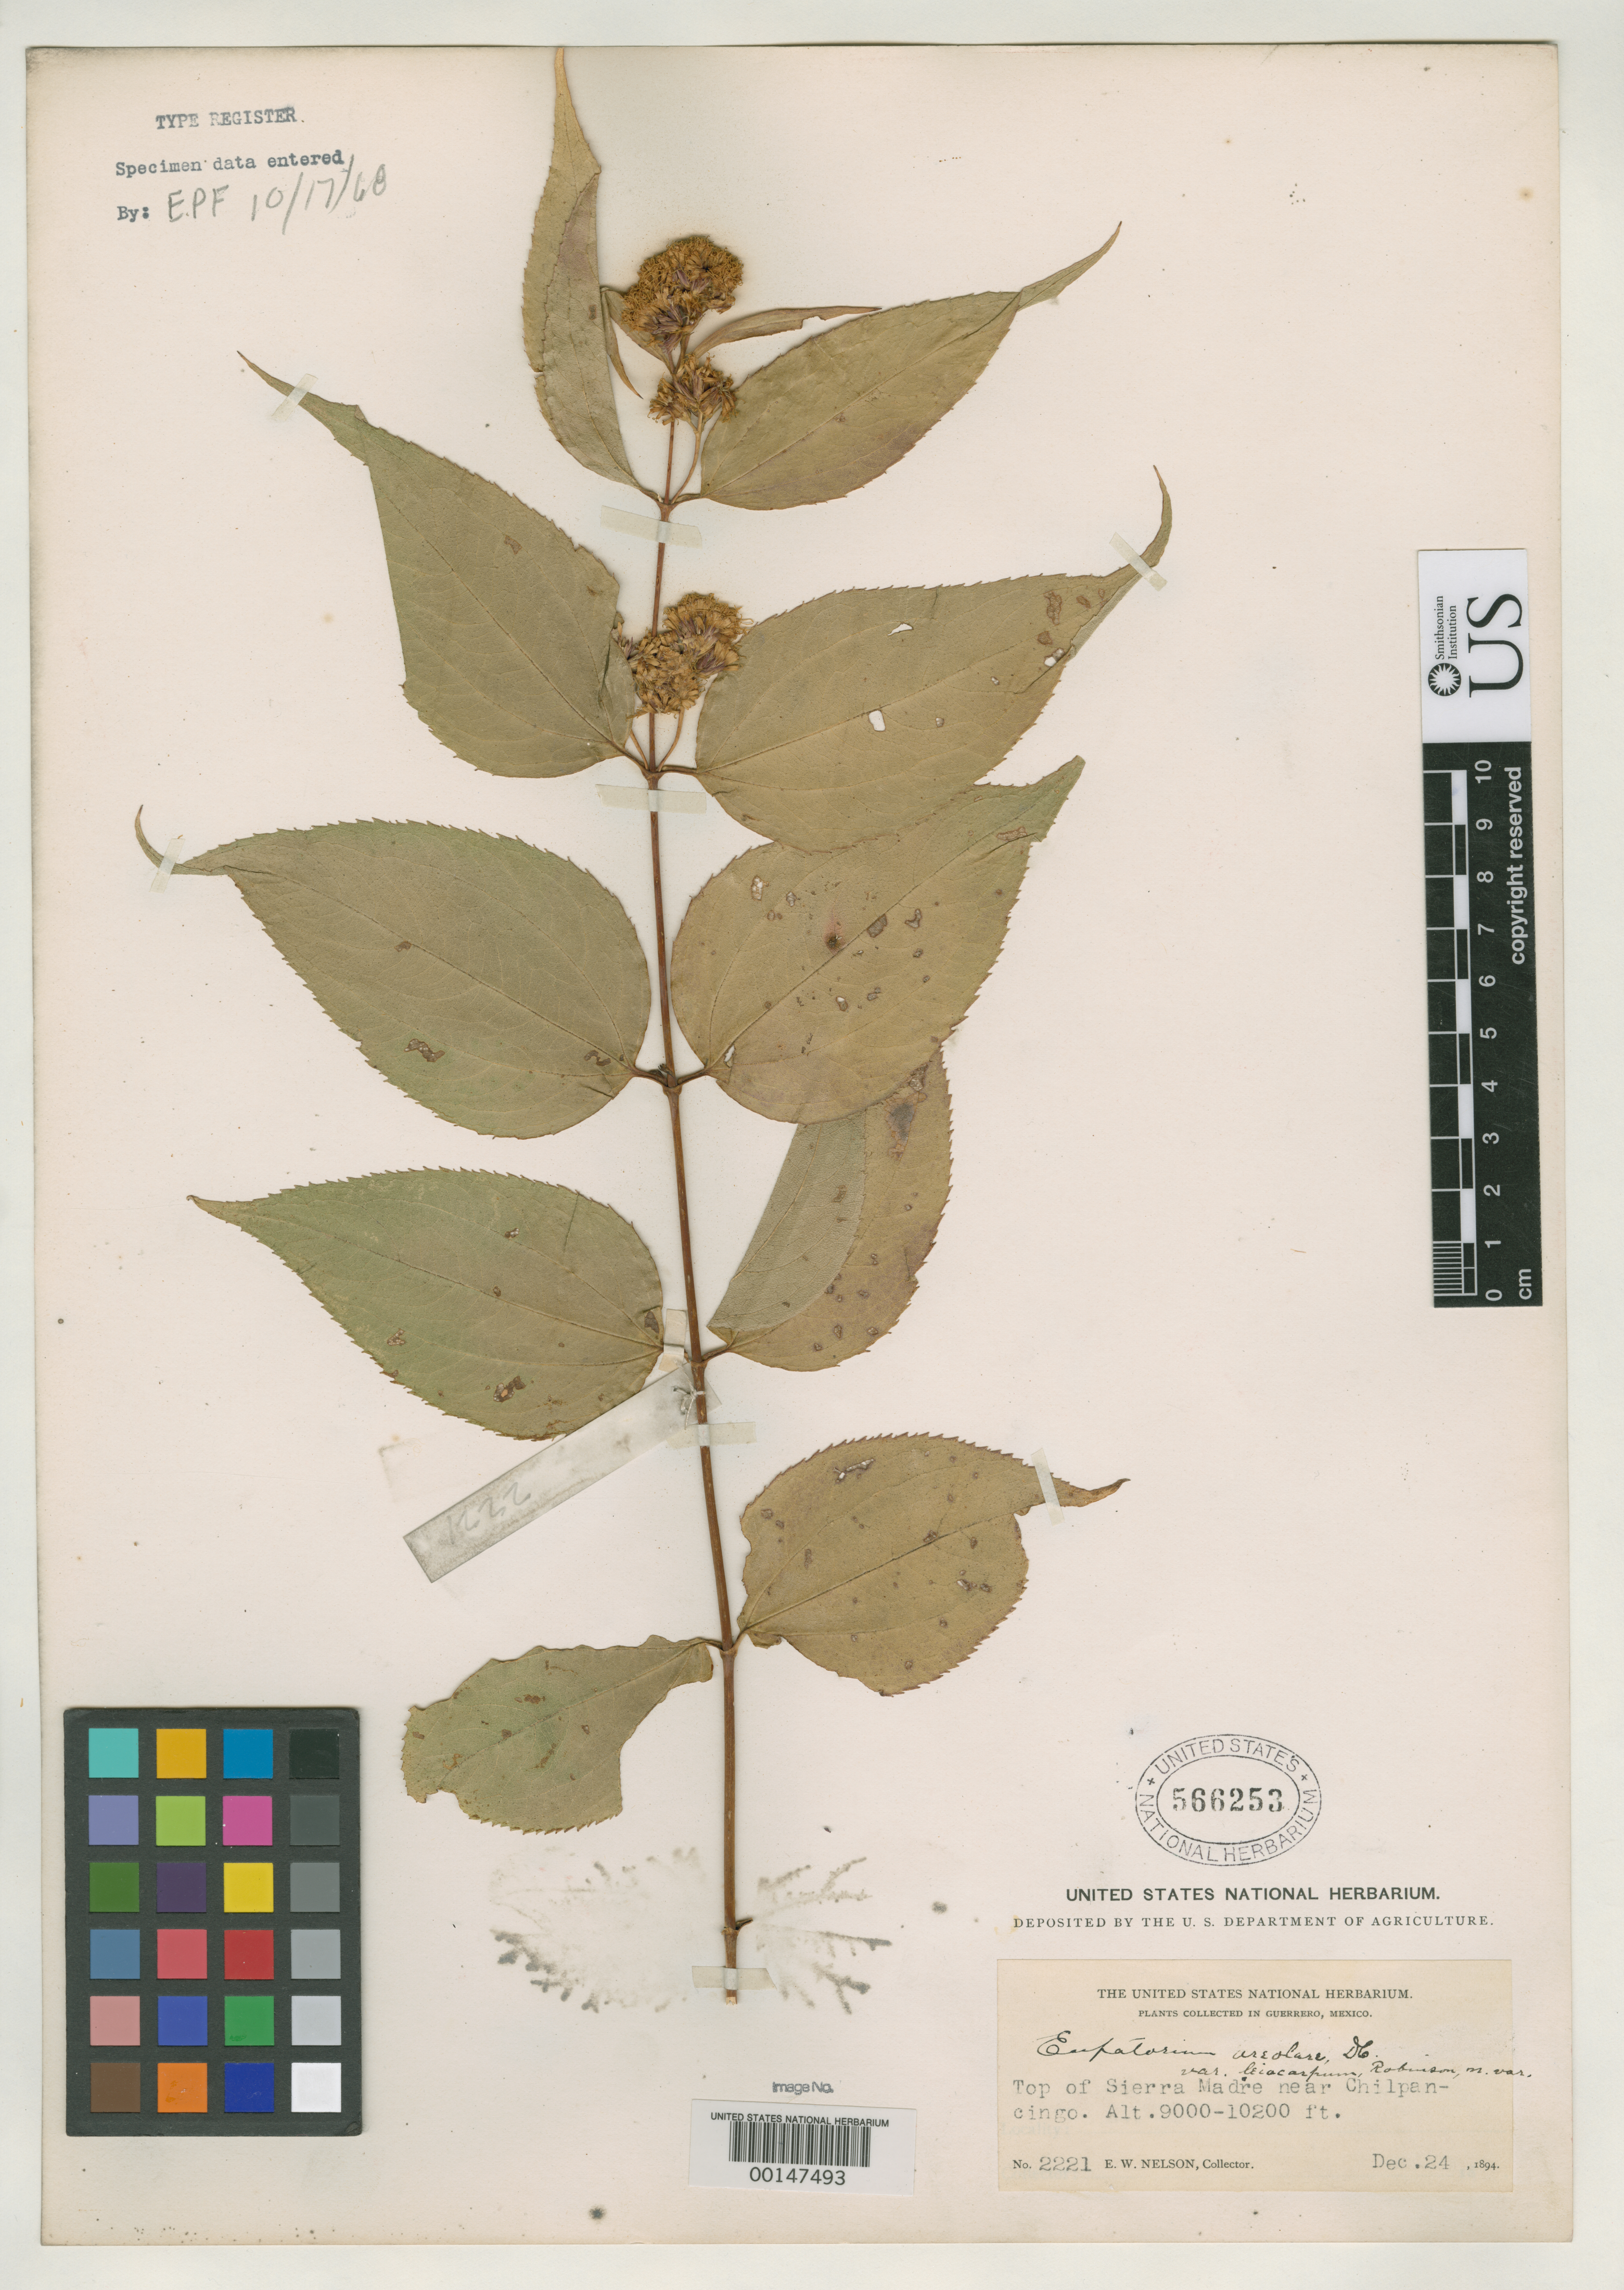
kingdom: Plantae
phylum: Tracheophyta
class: Magnoliopsida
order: Asterales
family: Asteraceae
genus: Eupatorium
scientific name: Eupatorium areolare var. leiocarpum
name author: B.L. Rob.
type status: Type Collection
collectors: E. W. Nelson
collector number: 2221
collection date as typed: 24 Dec 1894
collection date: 1894-12-24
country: Mexico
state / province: Guerrero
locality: Sierra Madre; Chilpancingo.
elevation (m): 2700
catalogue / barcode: US 566253